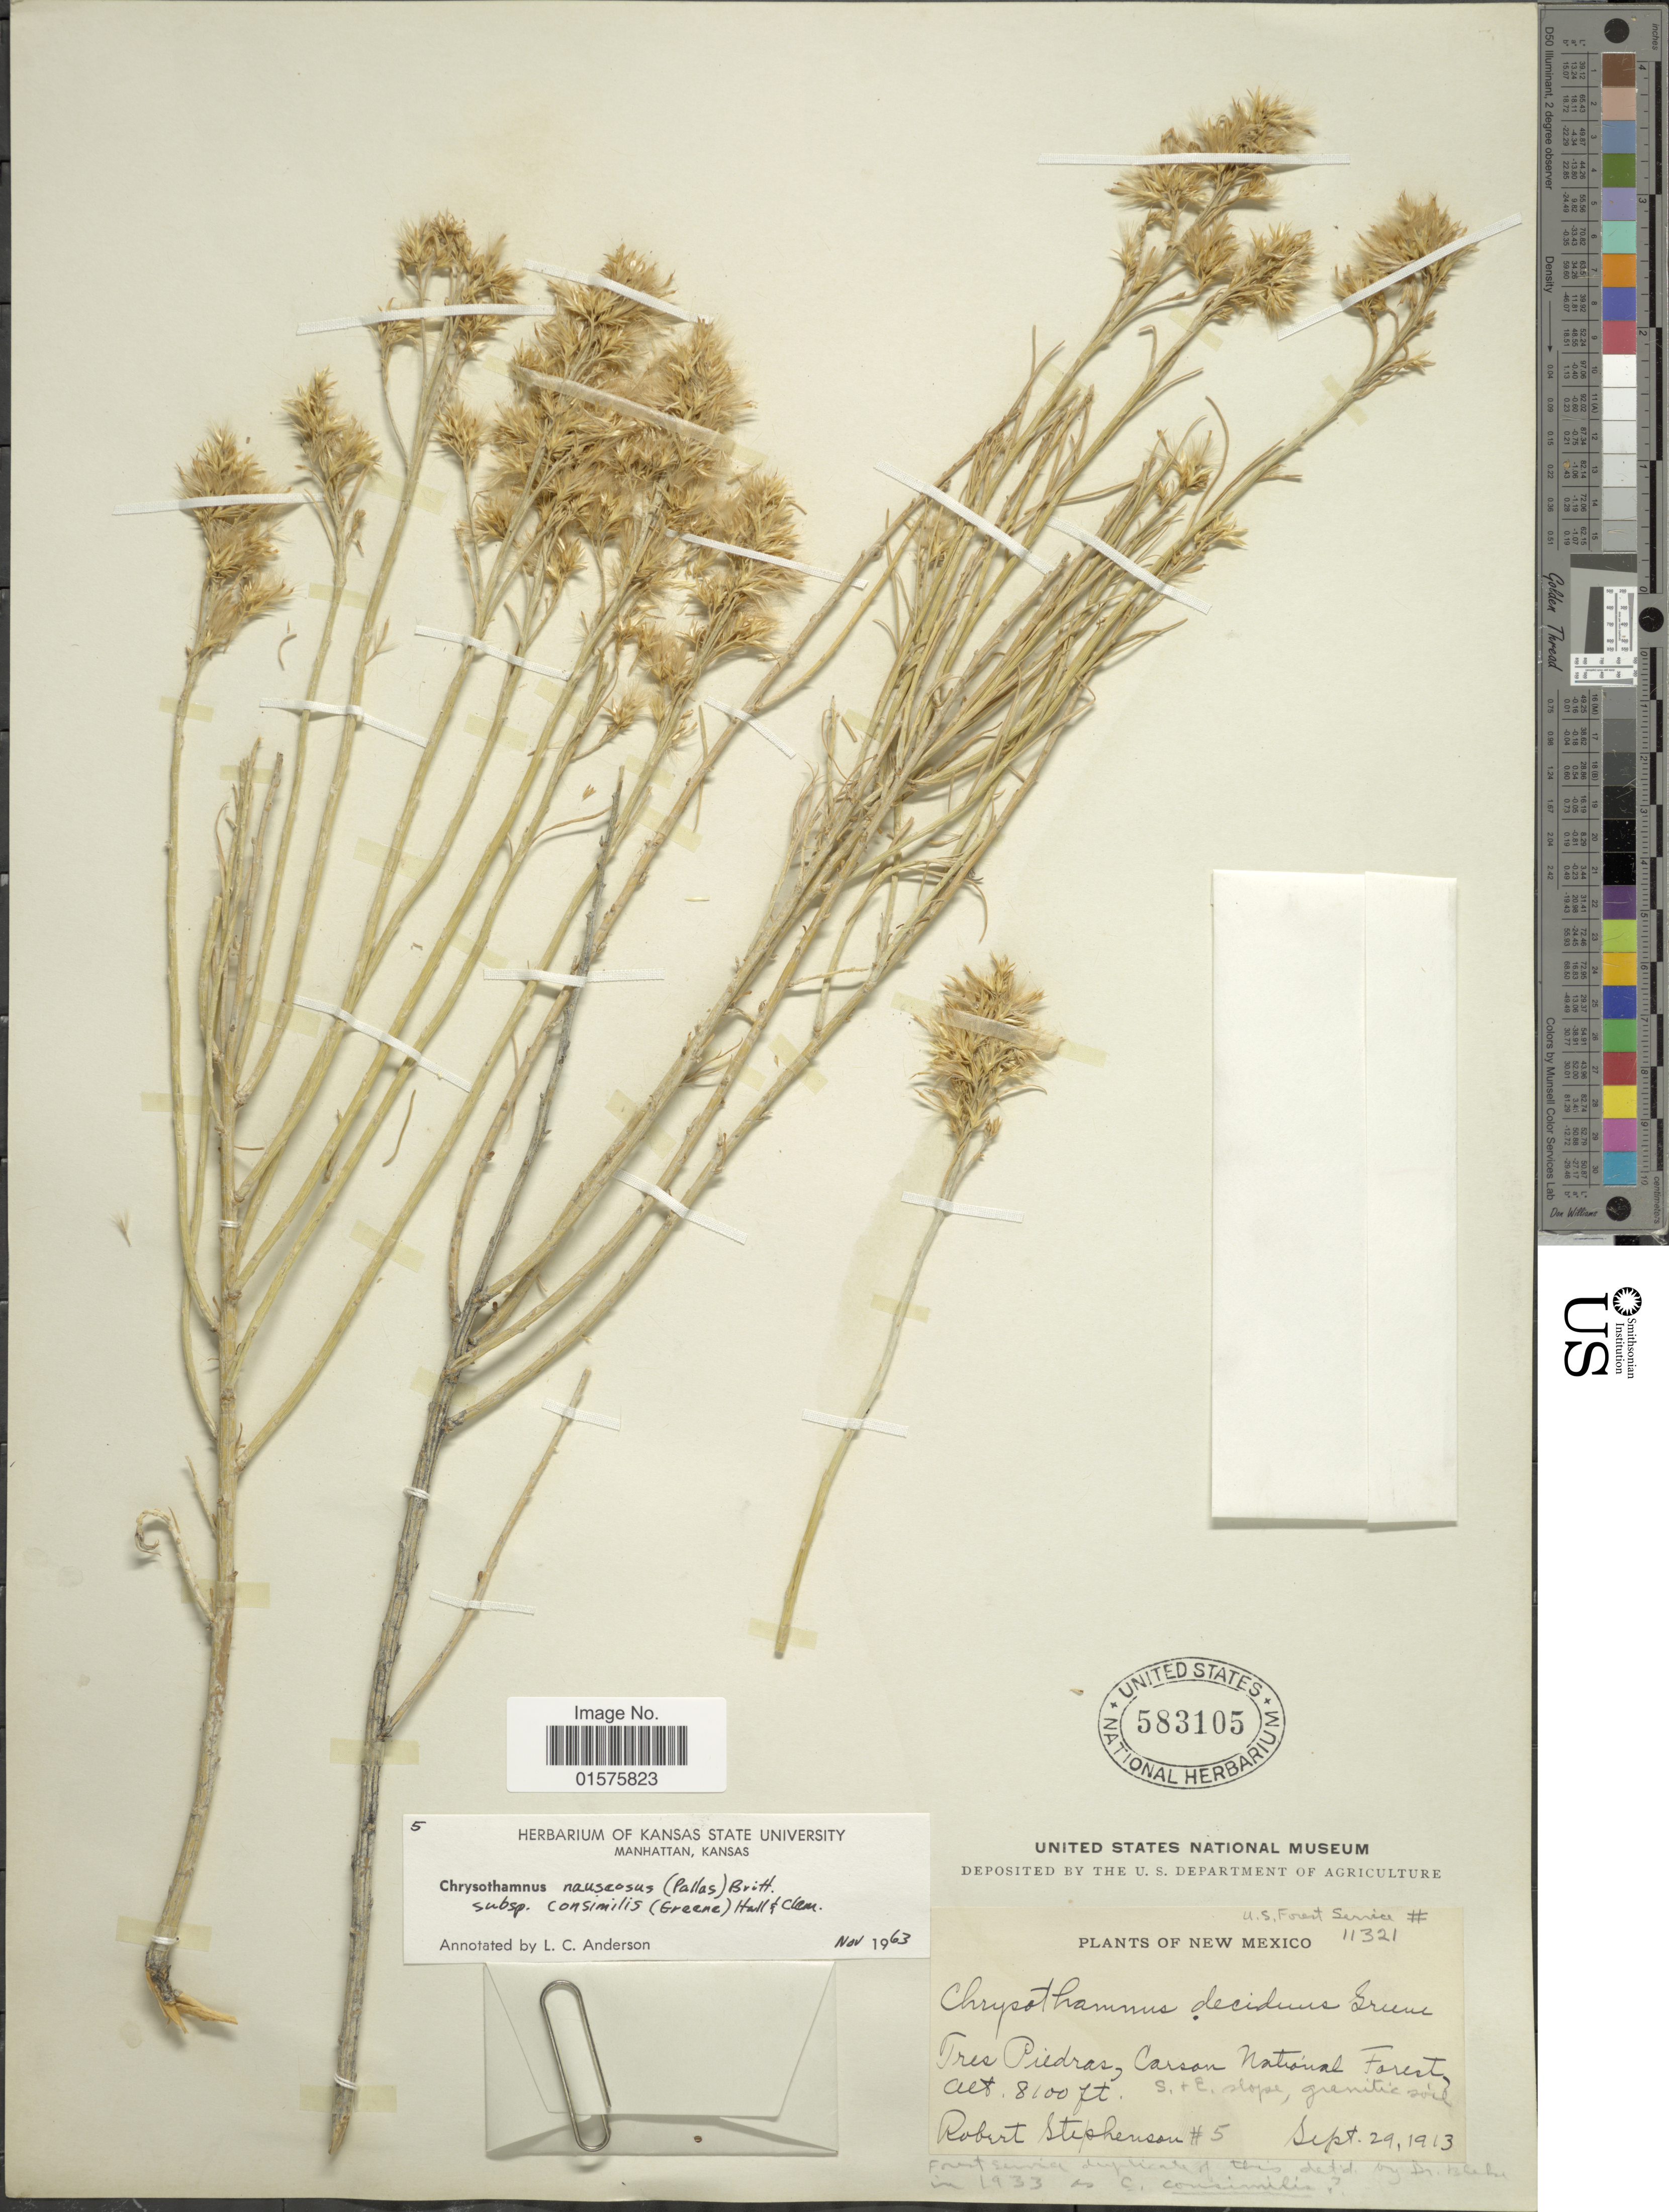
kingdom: Plantae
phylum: Tracheophyta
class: Magnoliopsida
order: Asterales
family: Asteraceae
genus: Ericameria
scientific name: Ericameria nauseosa var. oreophila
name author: (A. Nelson) G.L. Nesom & G.I. Baird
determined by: Urbatsch, Lowell E., Curator (LSU), Louisiana State University (UNITED STATES)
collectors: R. Stephenson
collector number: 5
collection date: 1913-09-29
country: United States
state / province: New Mexico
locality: Tres Piedras, Carson National Forest. S. + E. slope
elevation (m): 2469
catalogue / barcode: US 583105